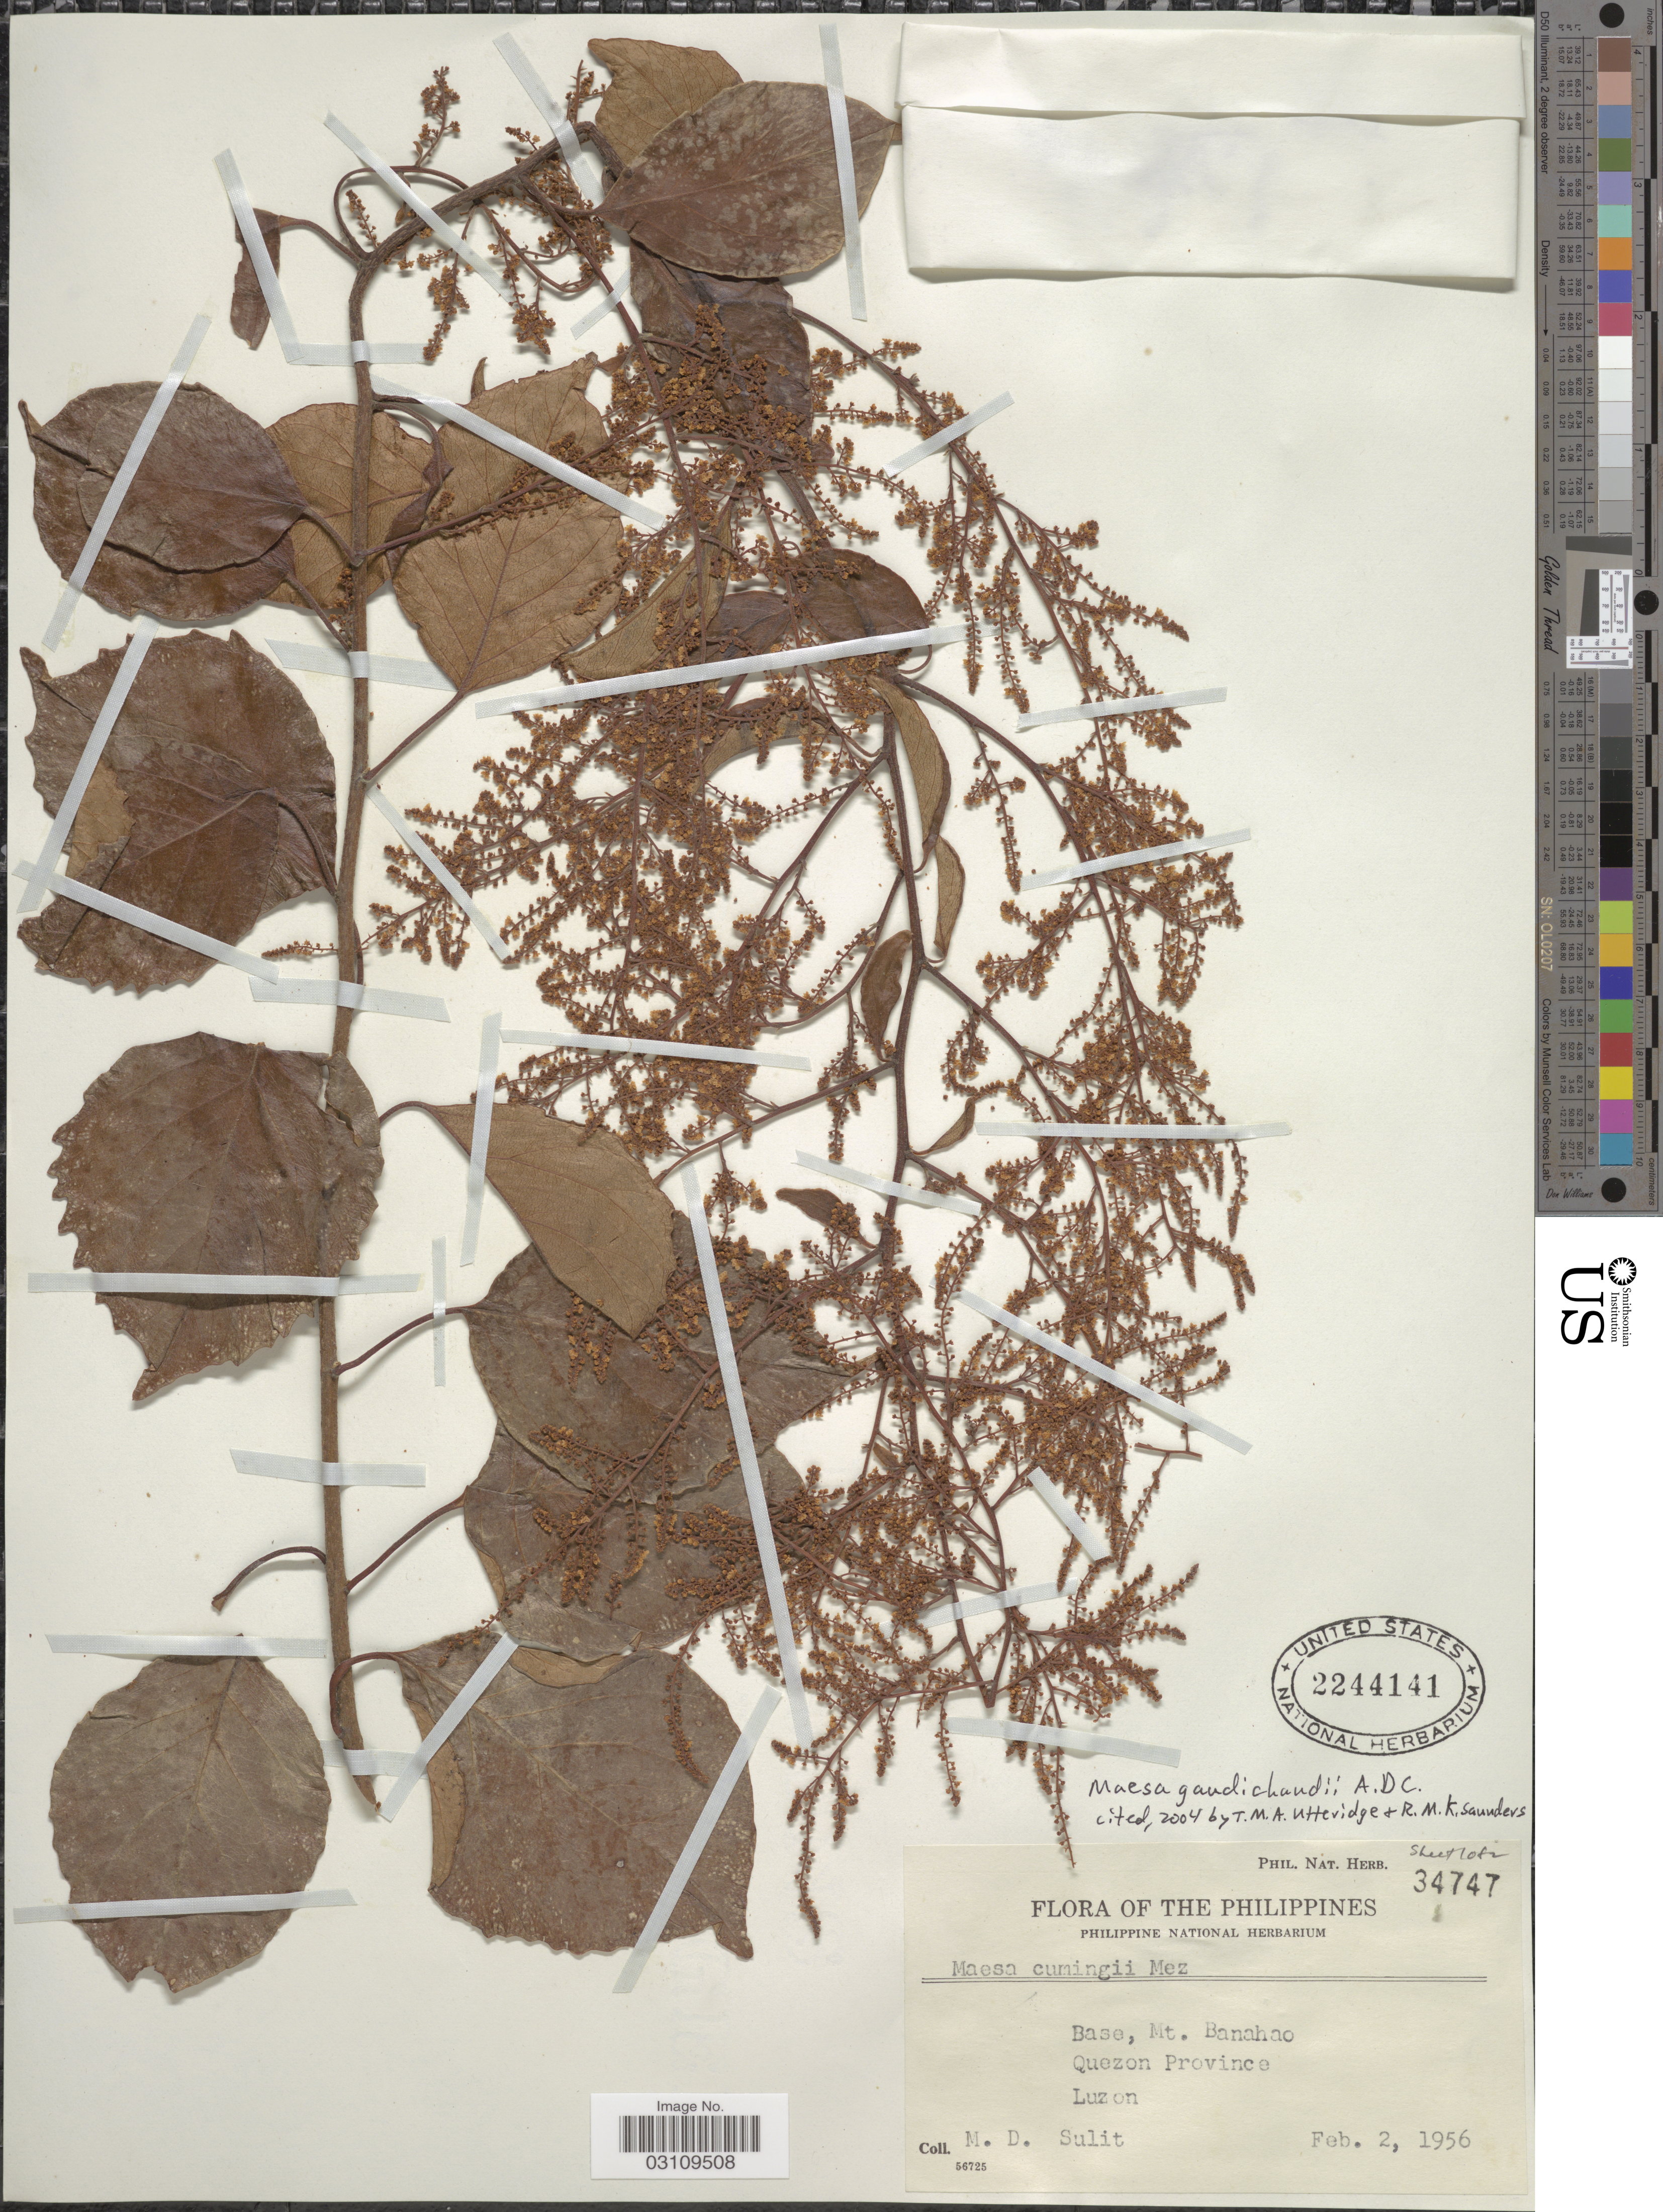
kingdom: Plantae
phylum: Tracheophyta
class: Magnoliopsida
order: Ericales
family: Primulaceae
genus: Maesa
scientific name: Maesa gaudichaudii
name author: A. DC.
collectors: M. Sulit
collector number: Phil. Nat. Herb. 34747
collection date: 1956-02-02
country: Philippines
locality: Base, Mt. Banahao, Quezon Province, Luzon.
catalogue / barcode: US 2244141